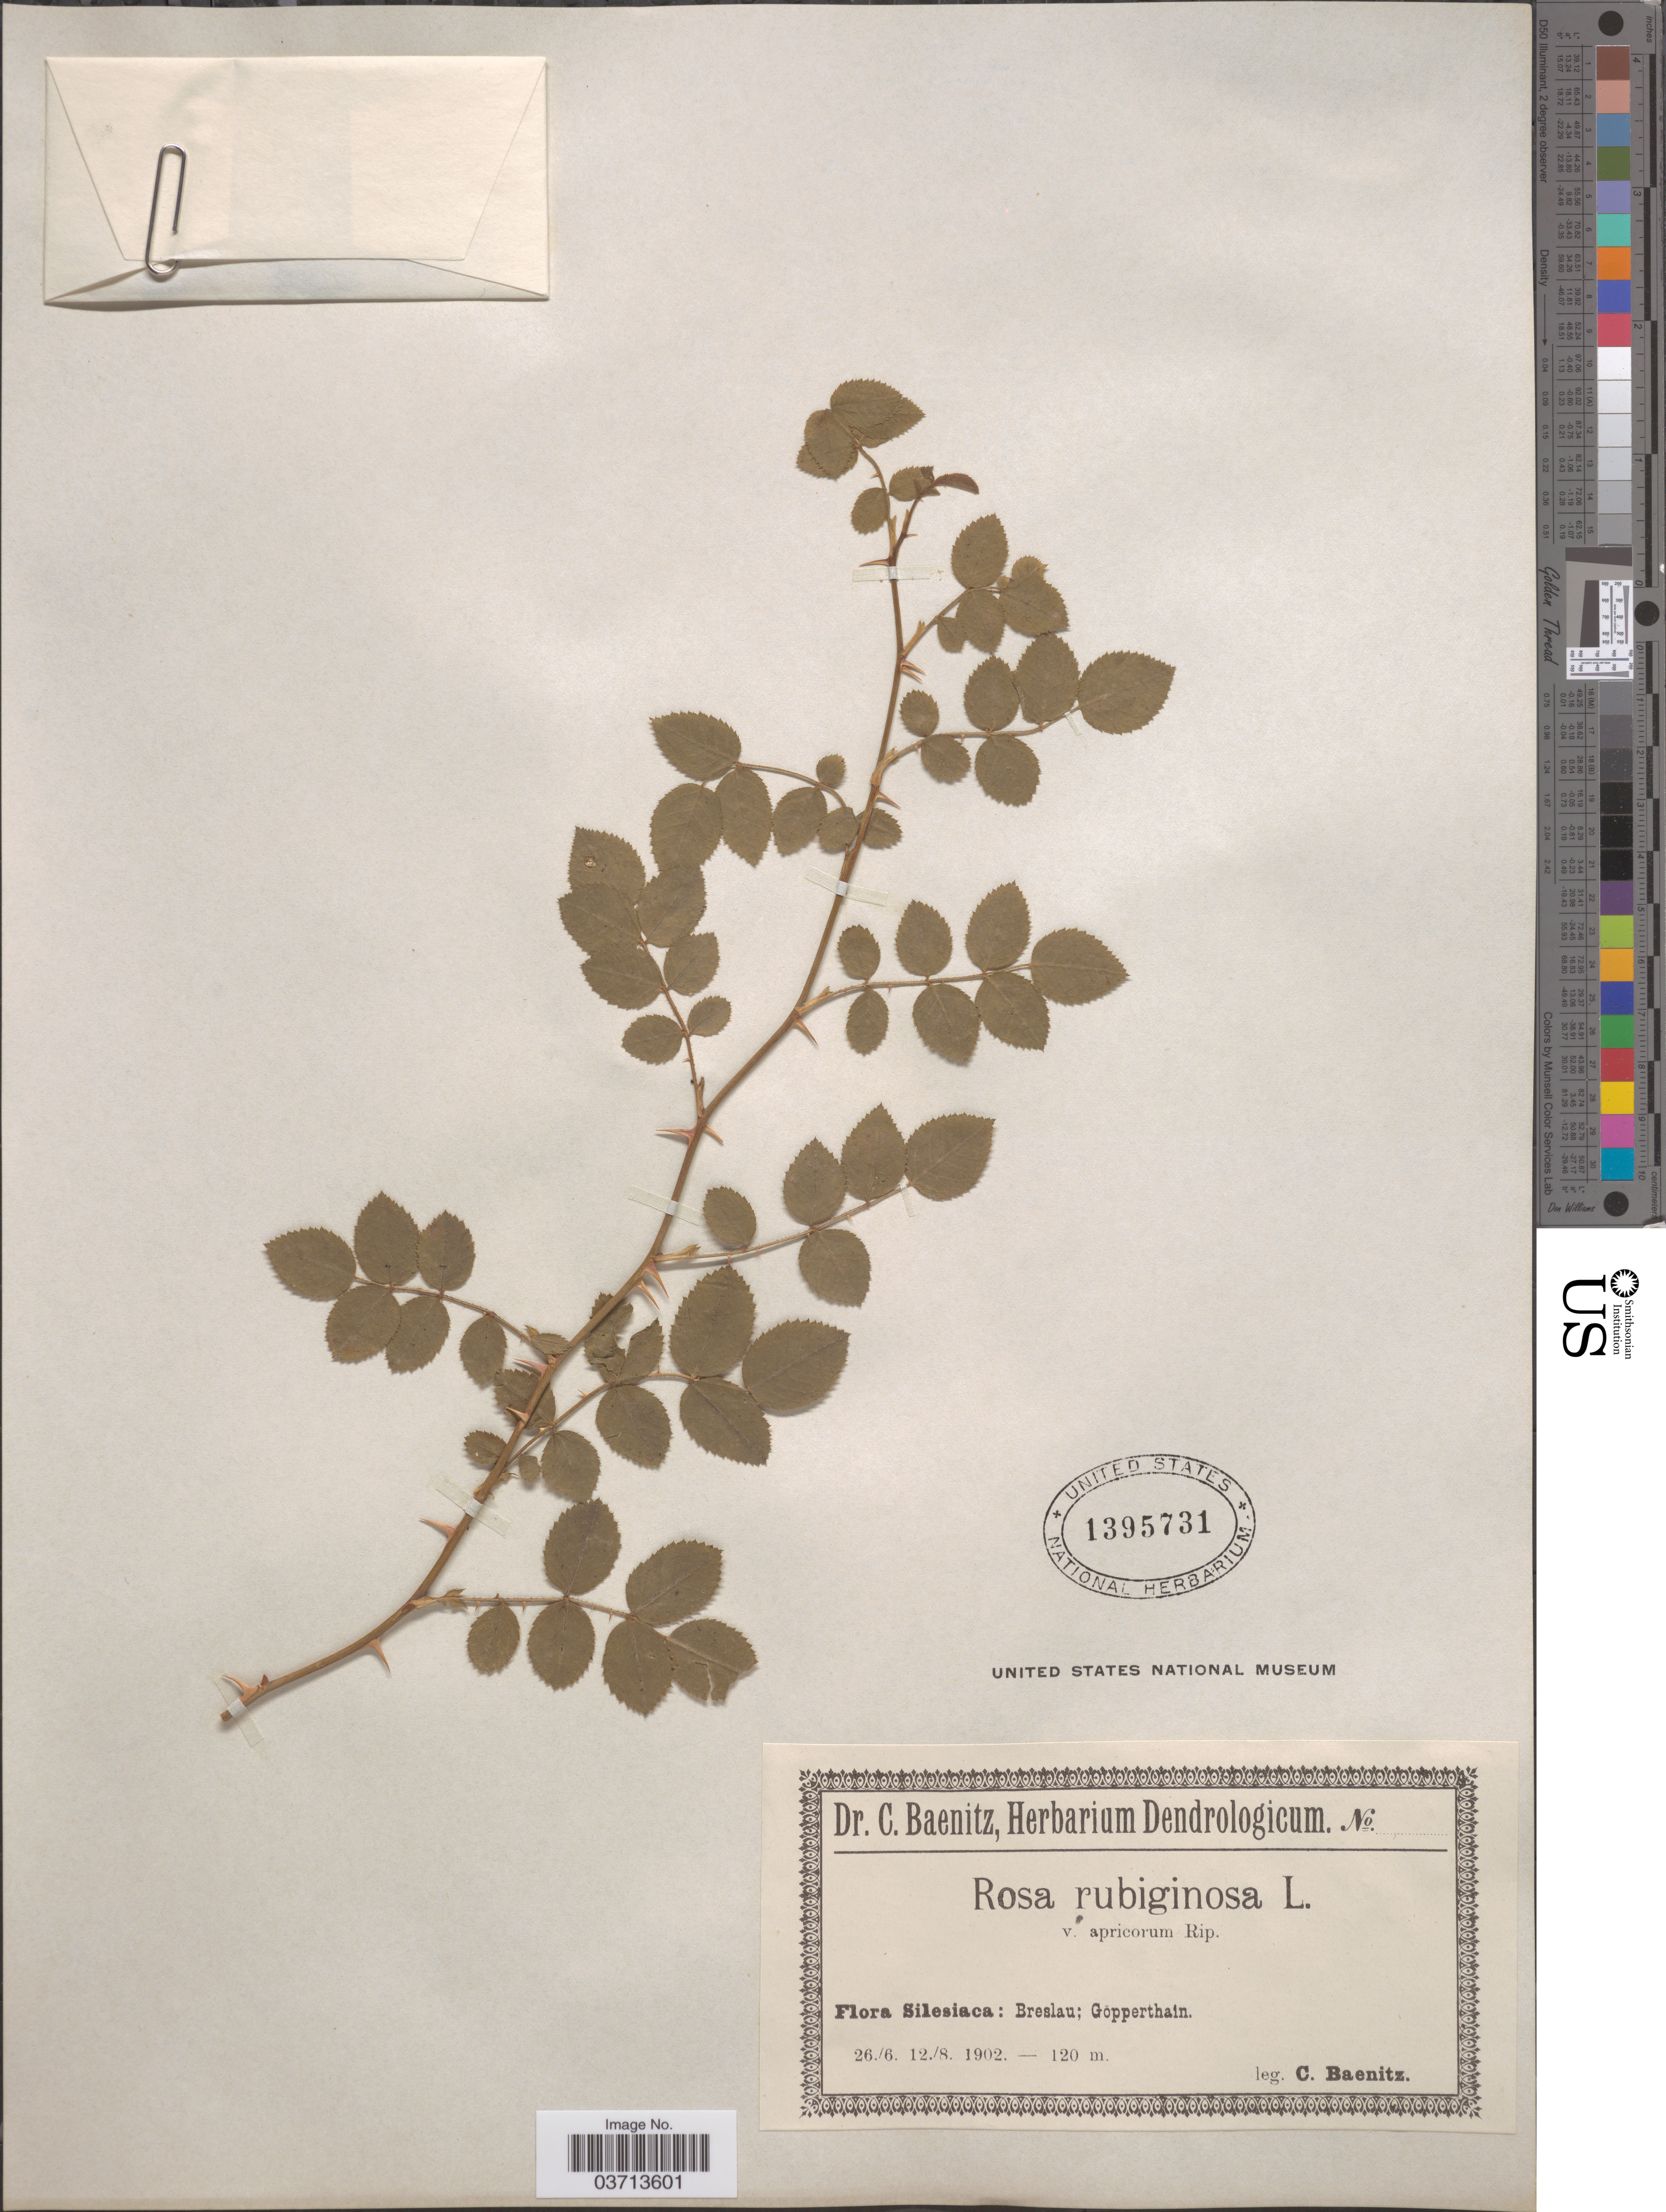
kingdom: Plantae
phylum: Tracheophyta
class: Magnoliopsida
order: Rosales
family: Rosaceae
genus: Rosa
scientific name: Rosa rubiginosa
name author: L.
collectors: C. G. Baenitz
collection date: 1902-06-26/1902-08-12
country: Poland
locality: Silesiaca: Breslau; Göpperthain.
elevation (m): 120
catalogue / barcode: US 1395731